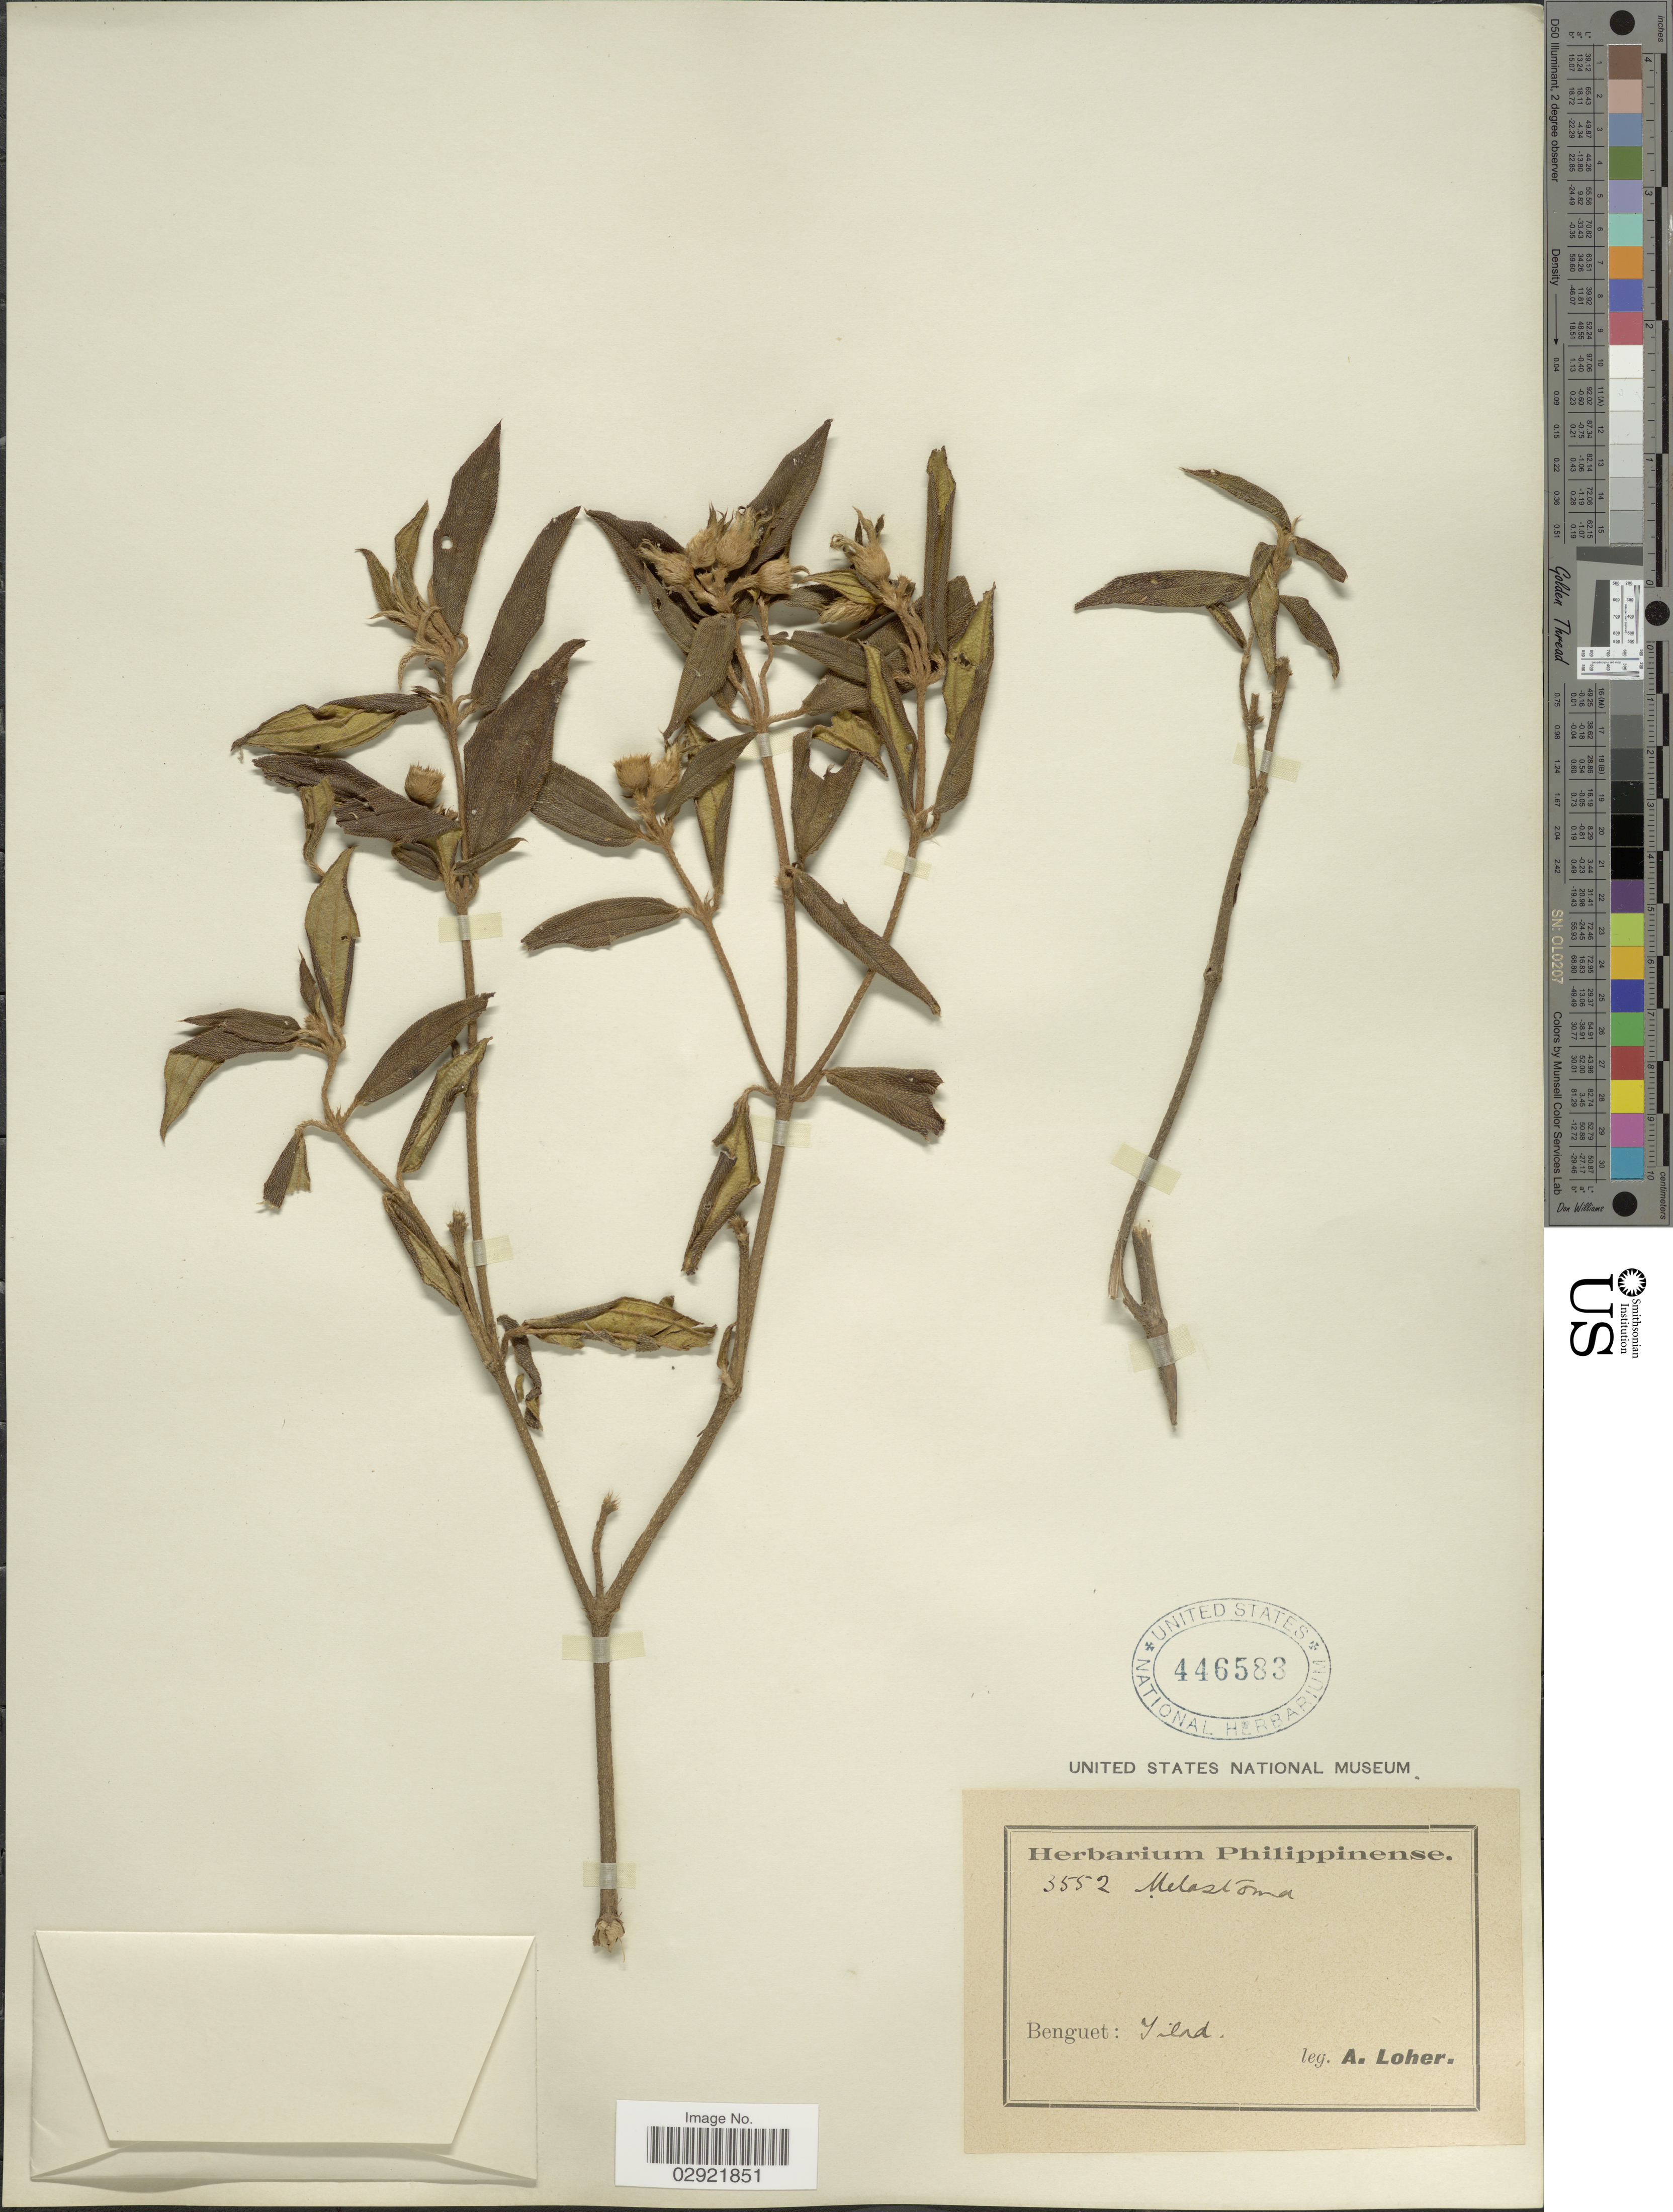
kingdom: Plantae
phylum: Tracheophyta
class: Magnoliopsida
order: Myrtales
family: Melastomataceae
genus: Melastoma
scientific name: Melastoma malabathricum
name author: L.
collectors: A. Loher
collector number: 3552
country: Philippines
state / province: Cordillera (Administrative Region)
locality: Benguet: Tilad.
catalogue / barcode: US 446583